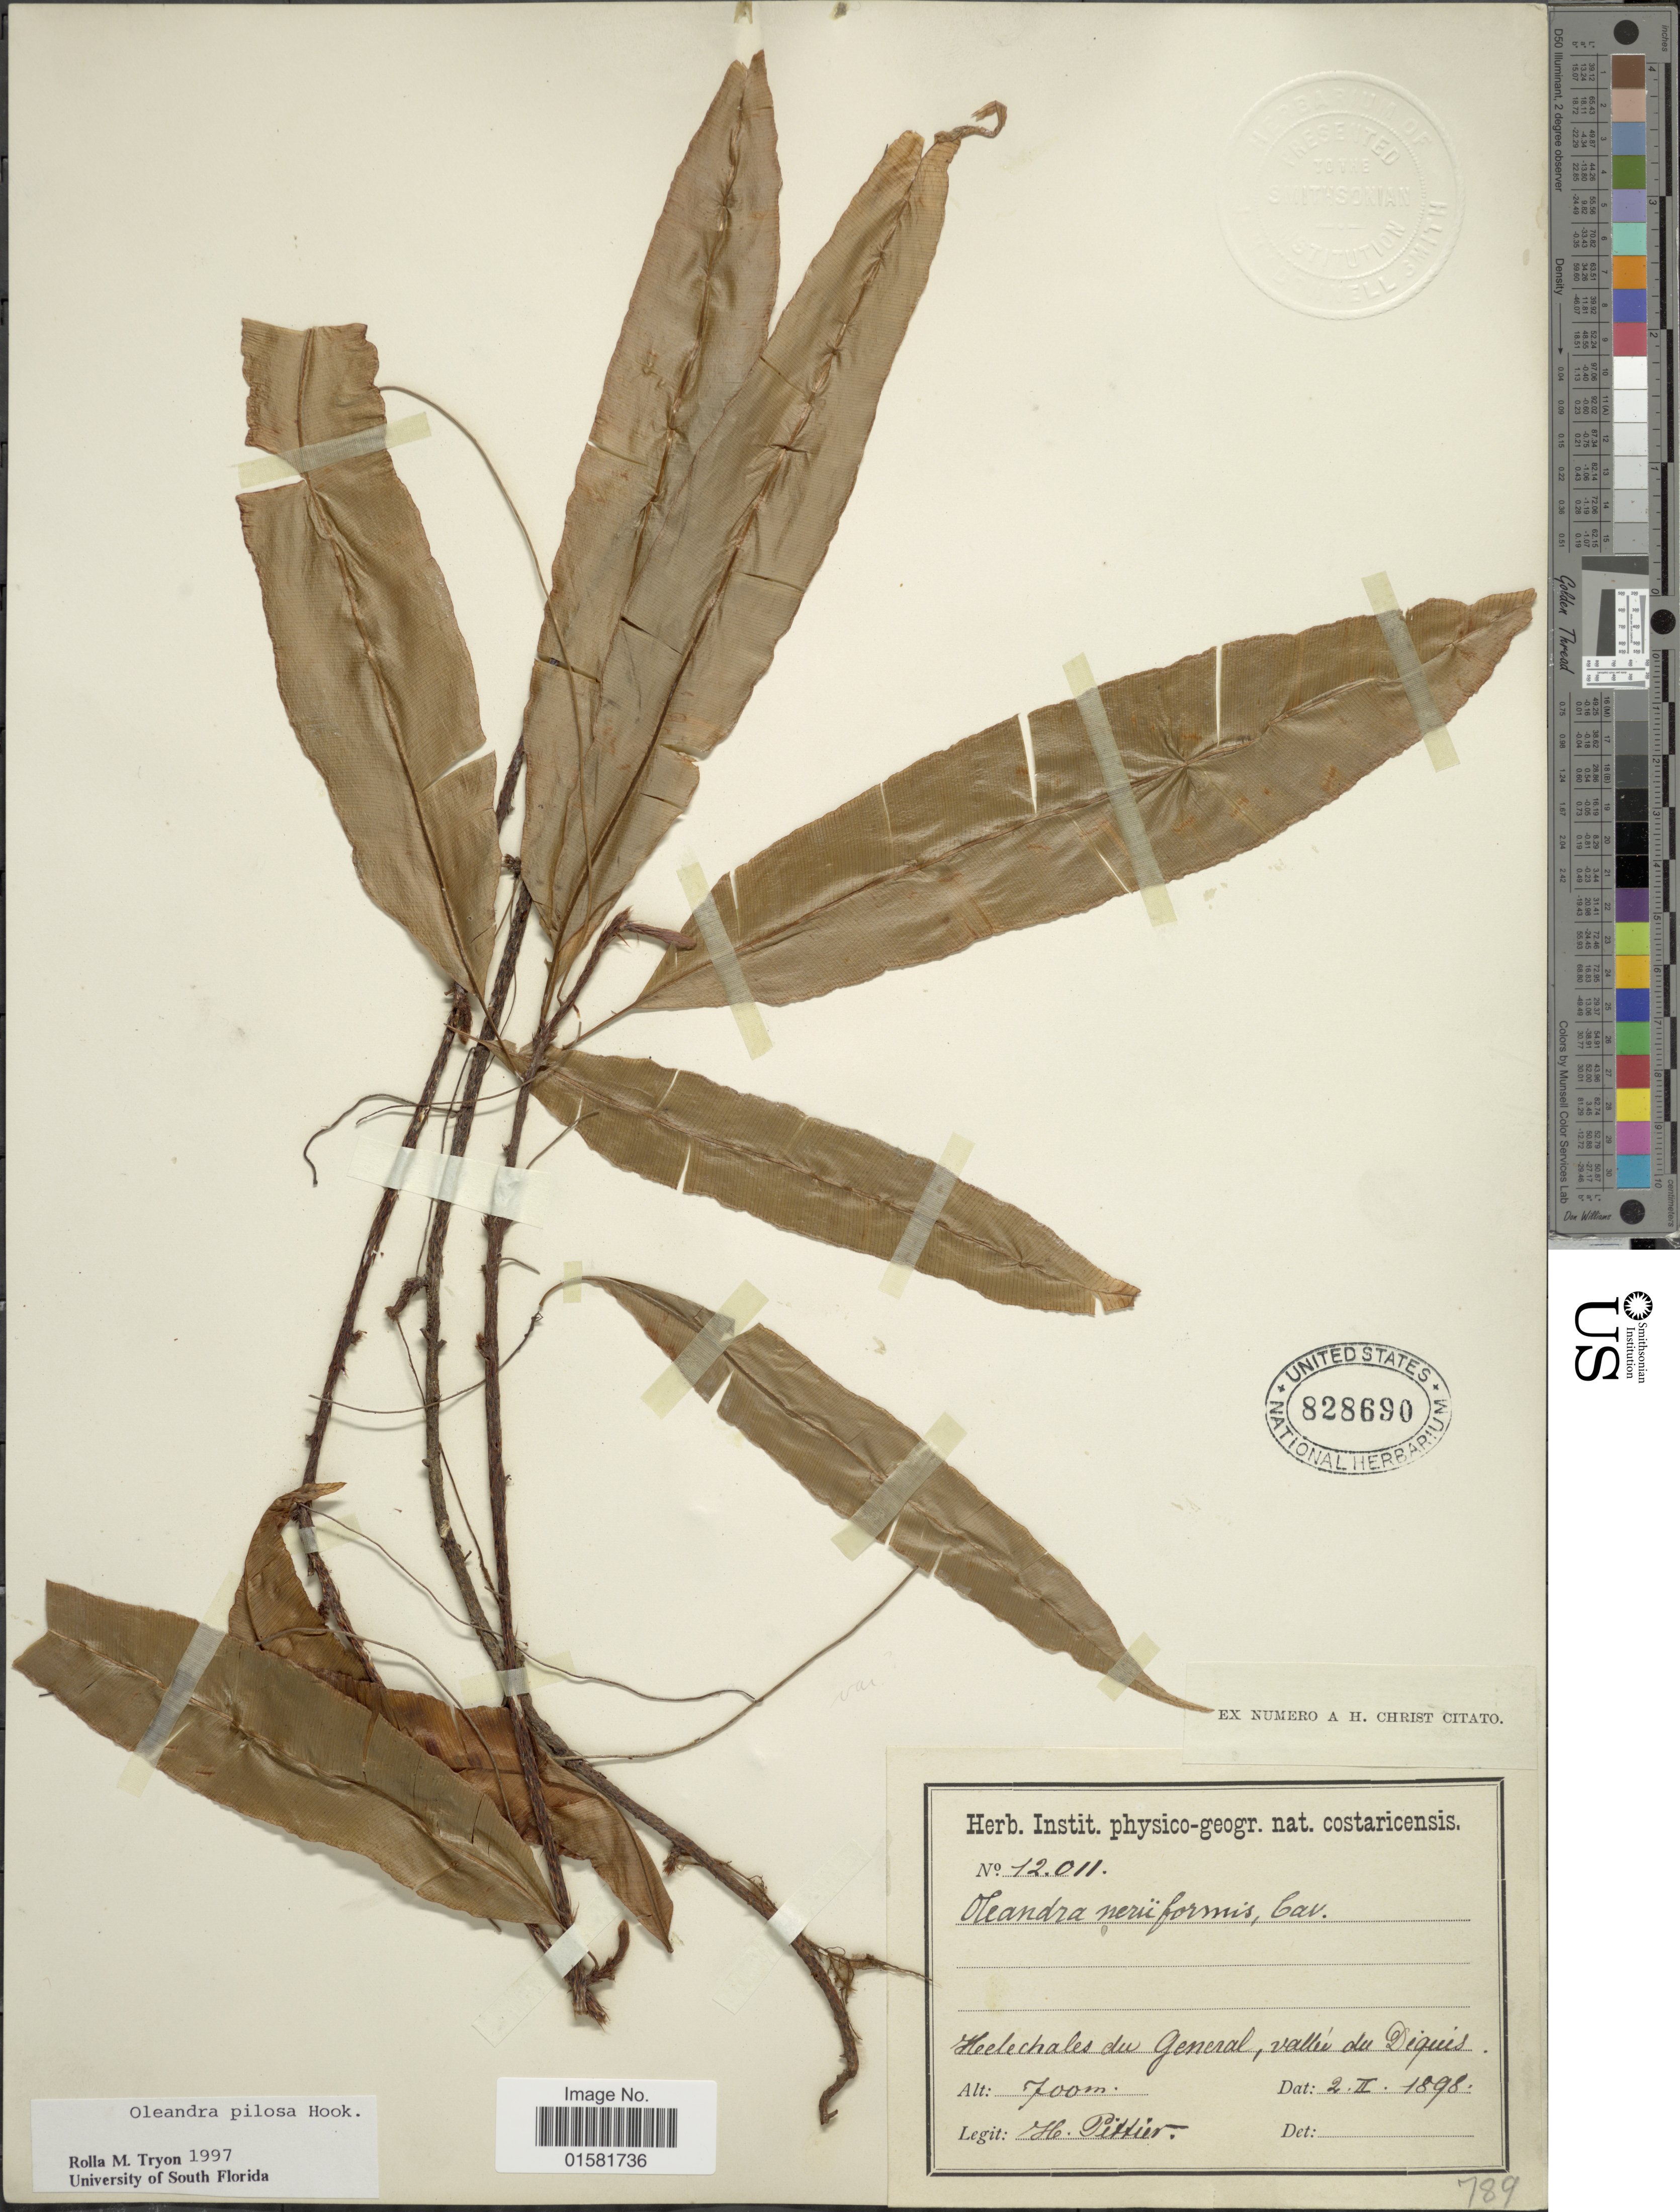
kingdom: Plantae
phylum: Tracheophyta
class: Polypodiopsida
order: Polypodiales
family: Oleandraceae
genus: Oleandra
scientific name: Oleandra pilosa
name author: Hook.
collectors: H. F. Pittier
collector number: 12011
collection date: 1898-02-02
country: Costa Rica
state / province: Puntarenas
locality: Helechales du General, vallee du Diguis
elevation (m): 700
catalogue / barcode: US 828690